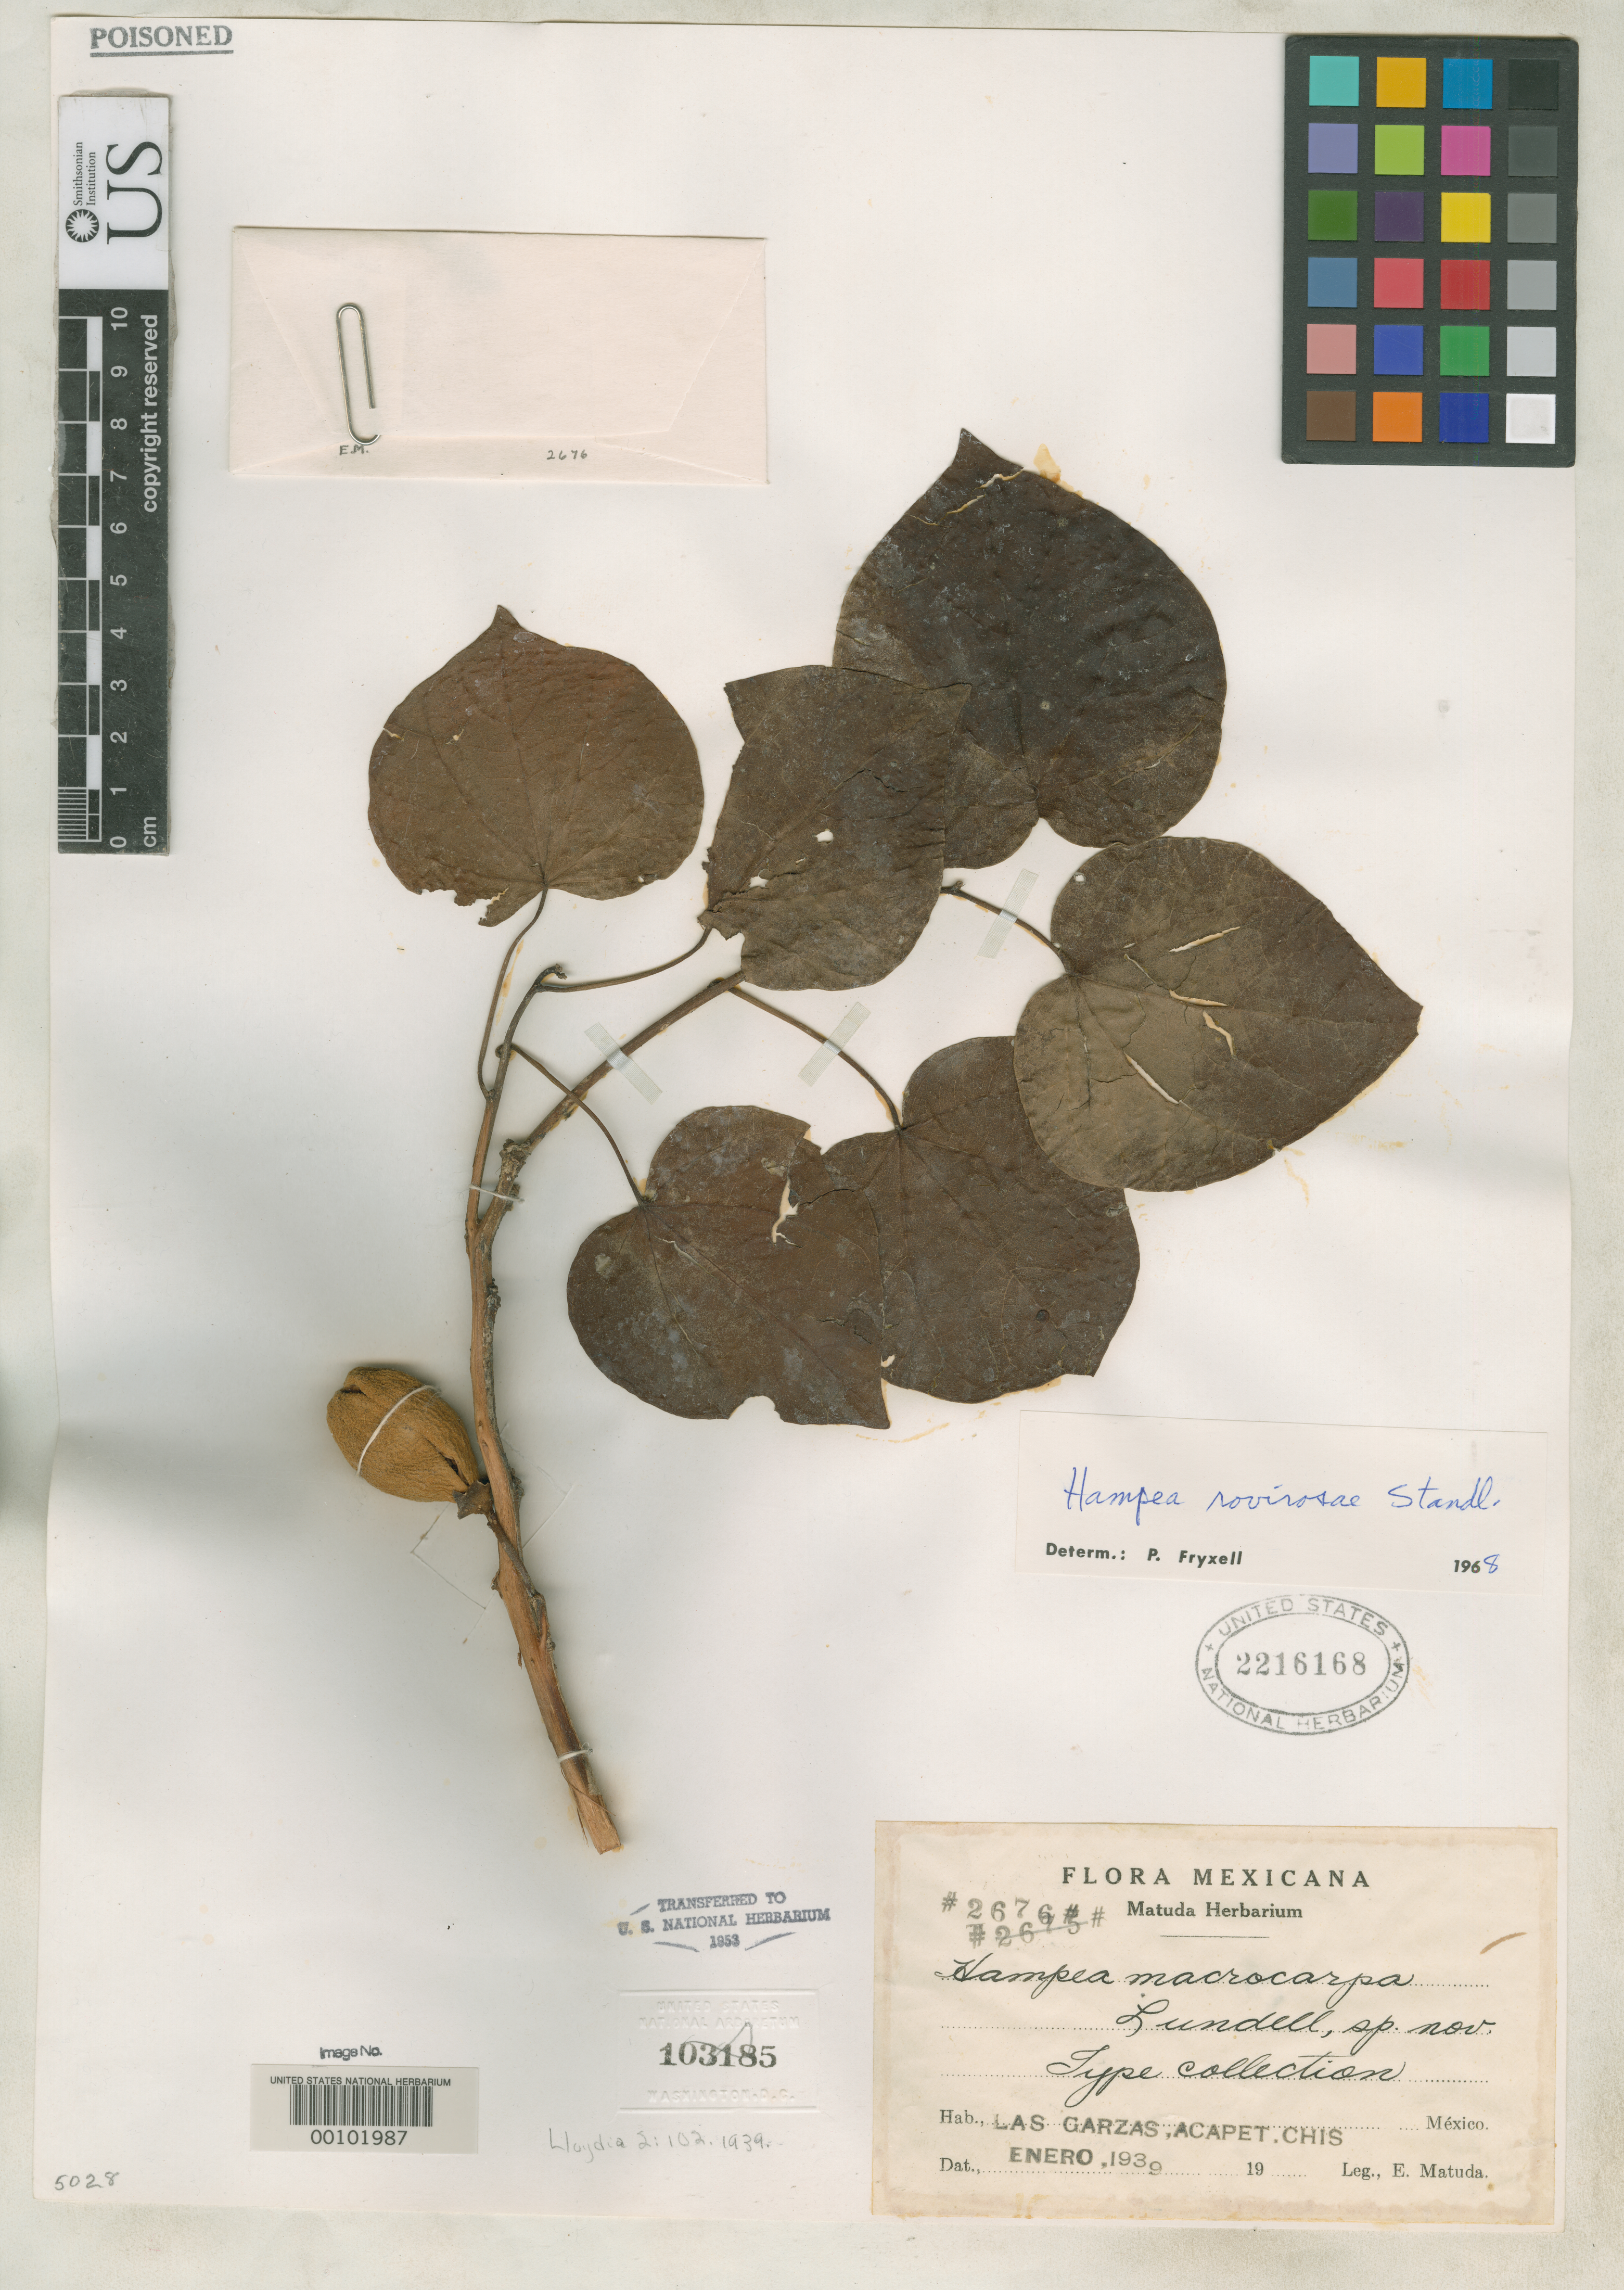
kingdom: Plantae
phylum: Tracheophyta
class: Magnoliopsida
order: Malvales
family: Malvaceae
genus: Hampea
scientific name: Hampea macrocarpa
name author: Lundell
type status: Isotype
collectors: E. Matuda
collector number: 2676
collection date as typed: Jan 1939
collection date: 1939-01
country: Mexico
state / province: Chiapas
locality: Acapet, Las Garzas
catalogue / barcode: US 2216168